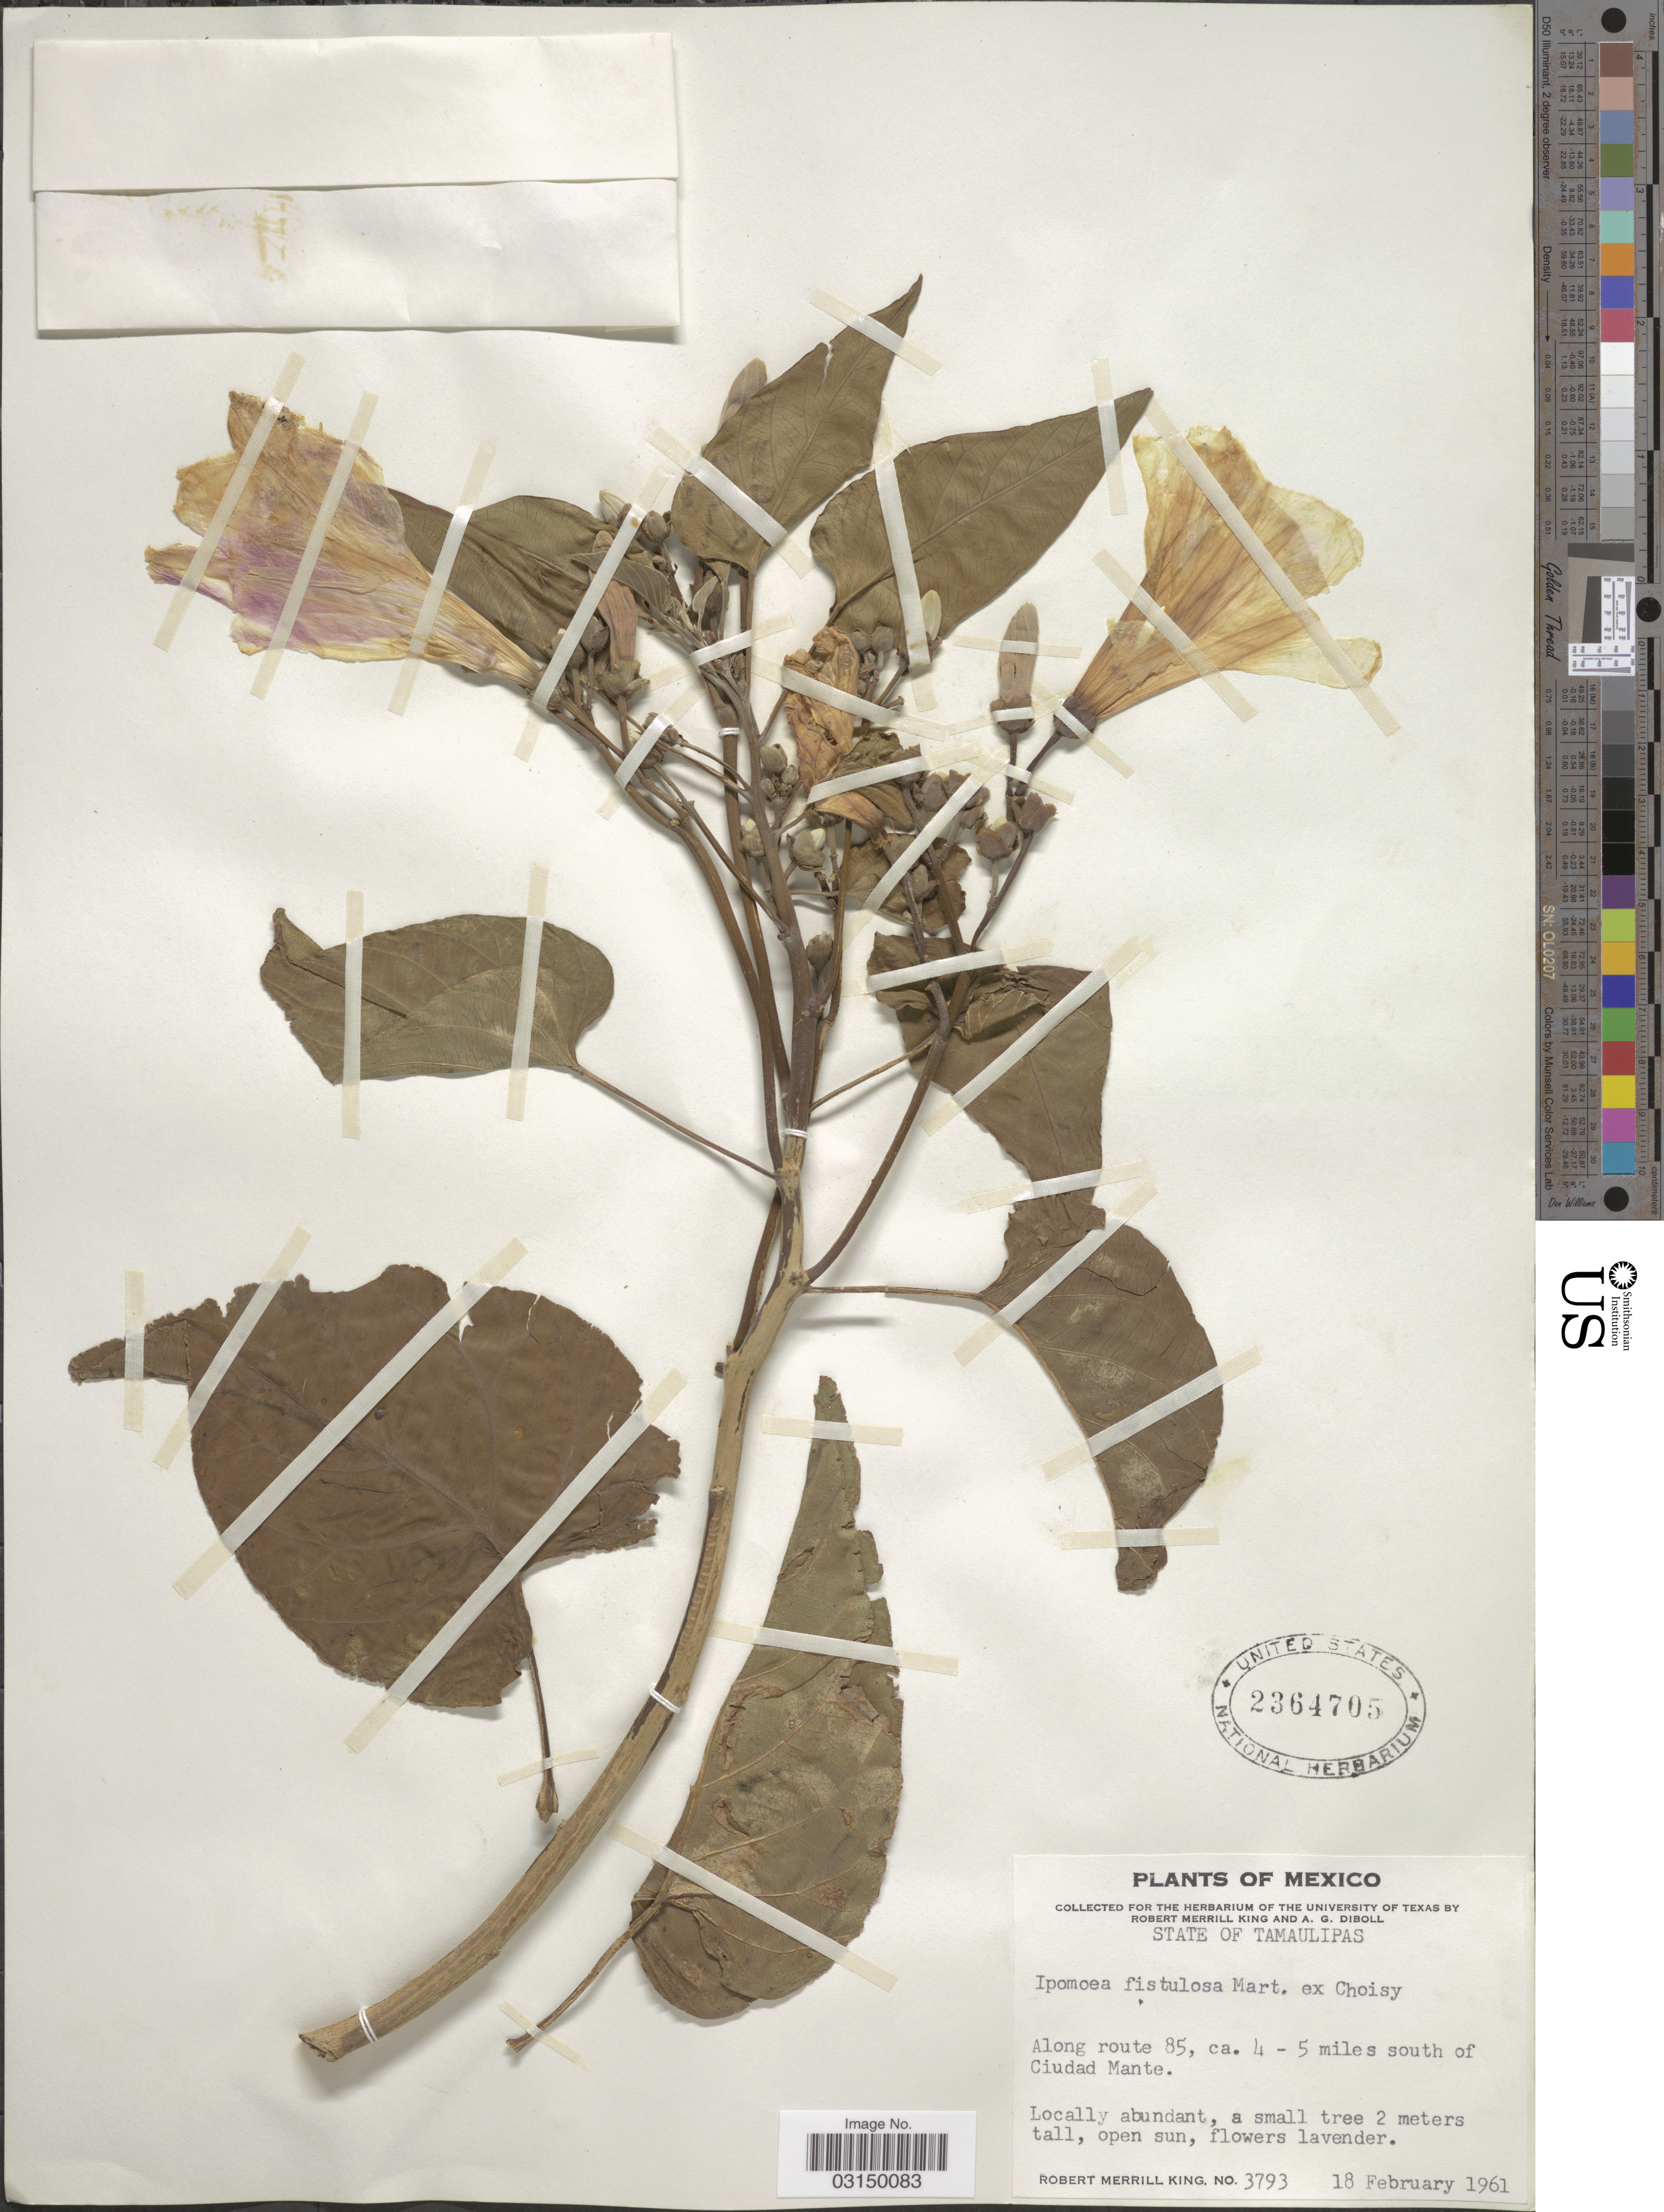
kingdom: Plantae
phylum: Tracheophyta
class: Magnoliopsida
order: Solanales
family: Convolvulaceae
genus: Ipomoea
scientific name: Ipomoea carnea subsp. fistulosa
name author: (Mart. ex Choisy) D.F. Austin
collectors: R. M. King & A. Diboll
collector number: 3793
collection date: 1961-02-18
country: Mexico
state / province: Tamaulipas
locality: Along route 85, ca. 4 - 5 miles south of Ciudad Mante.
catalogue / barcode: US 2364705